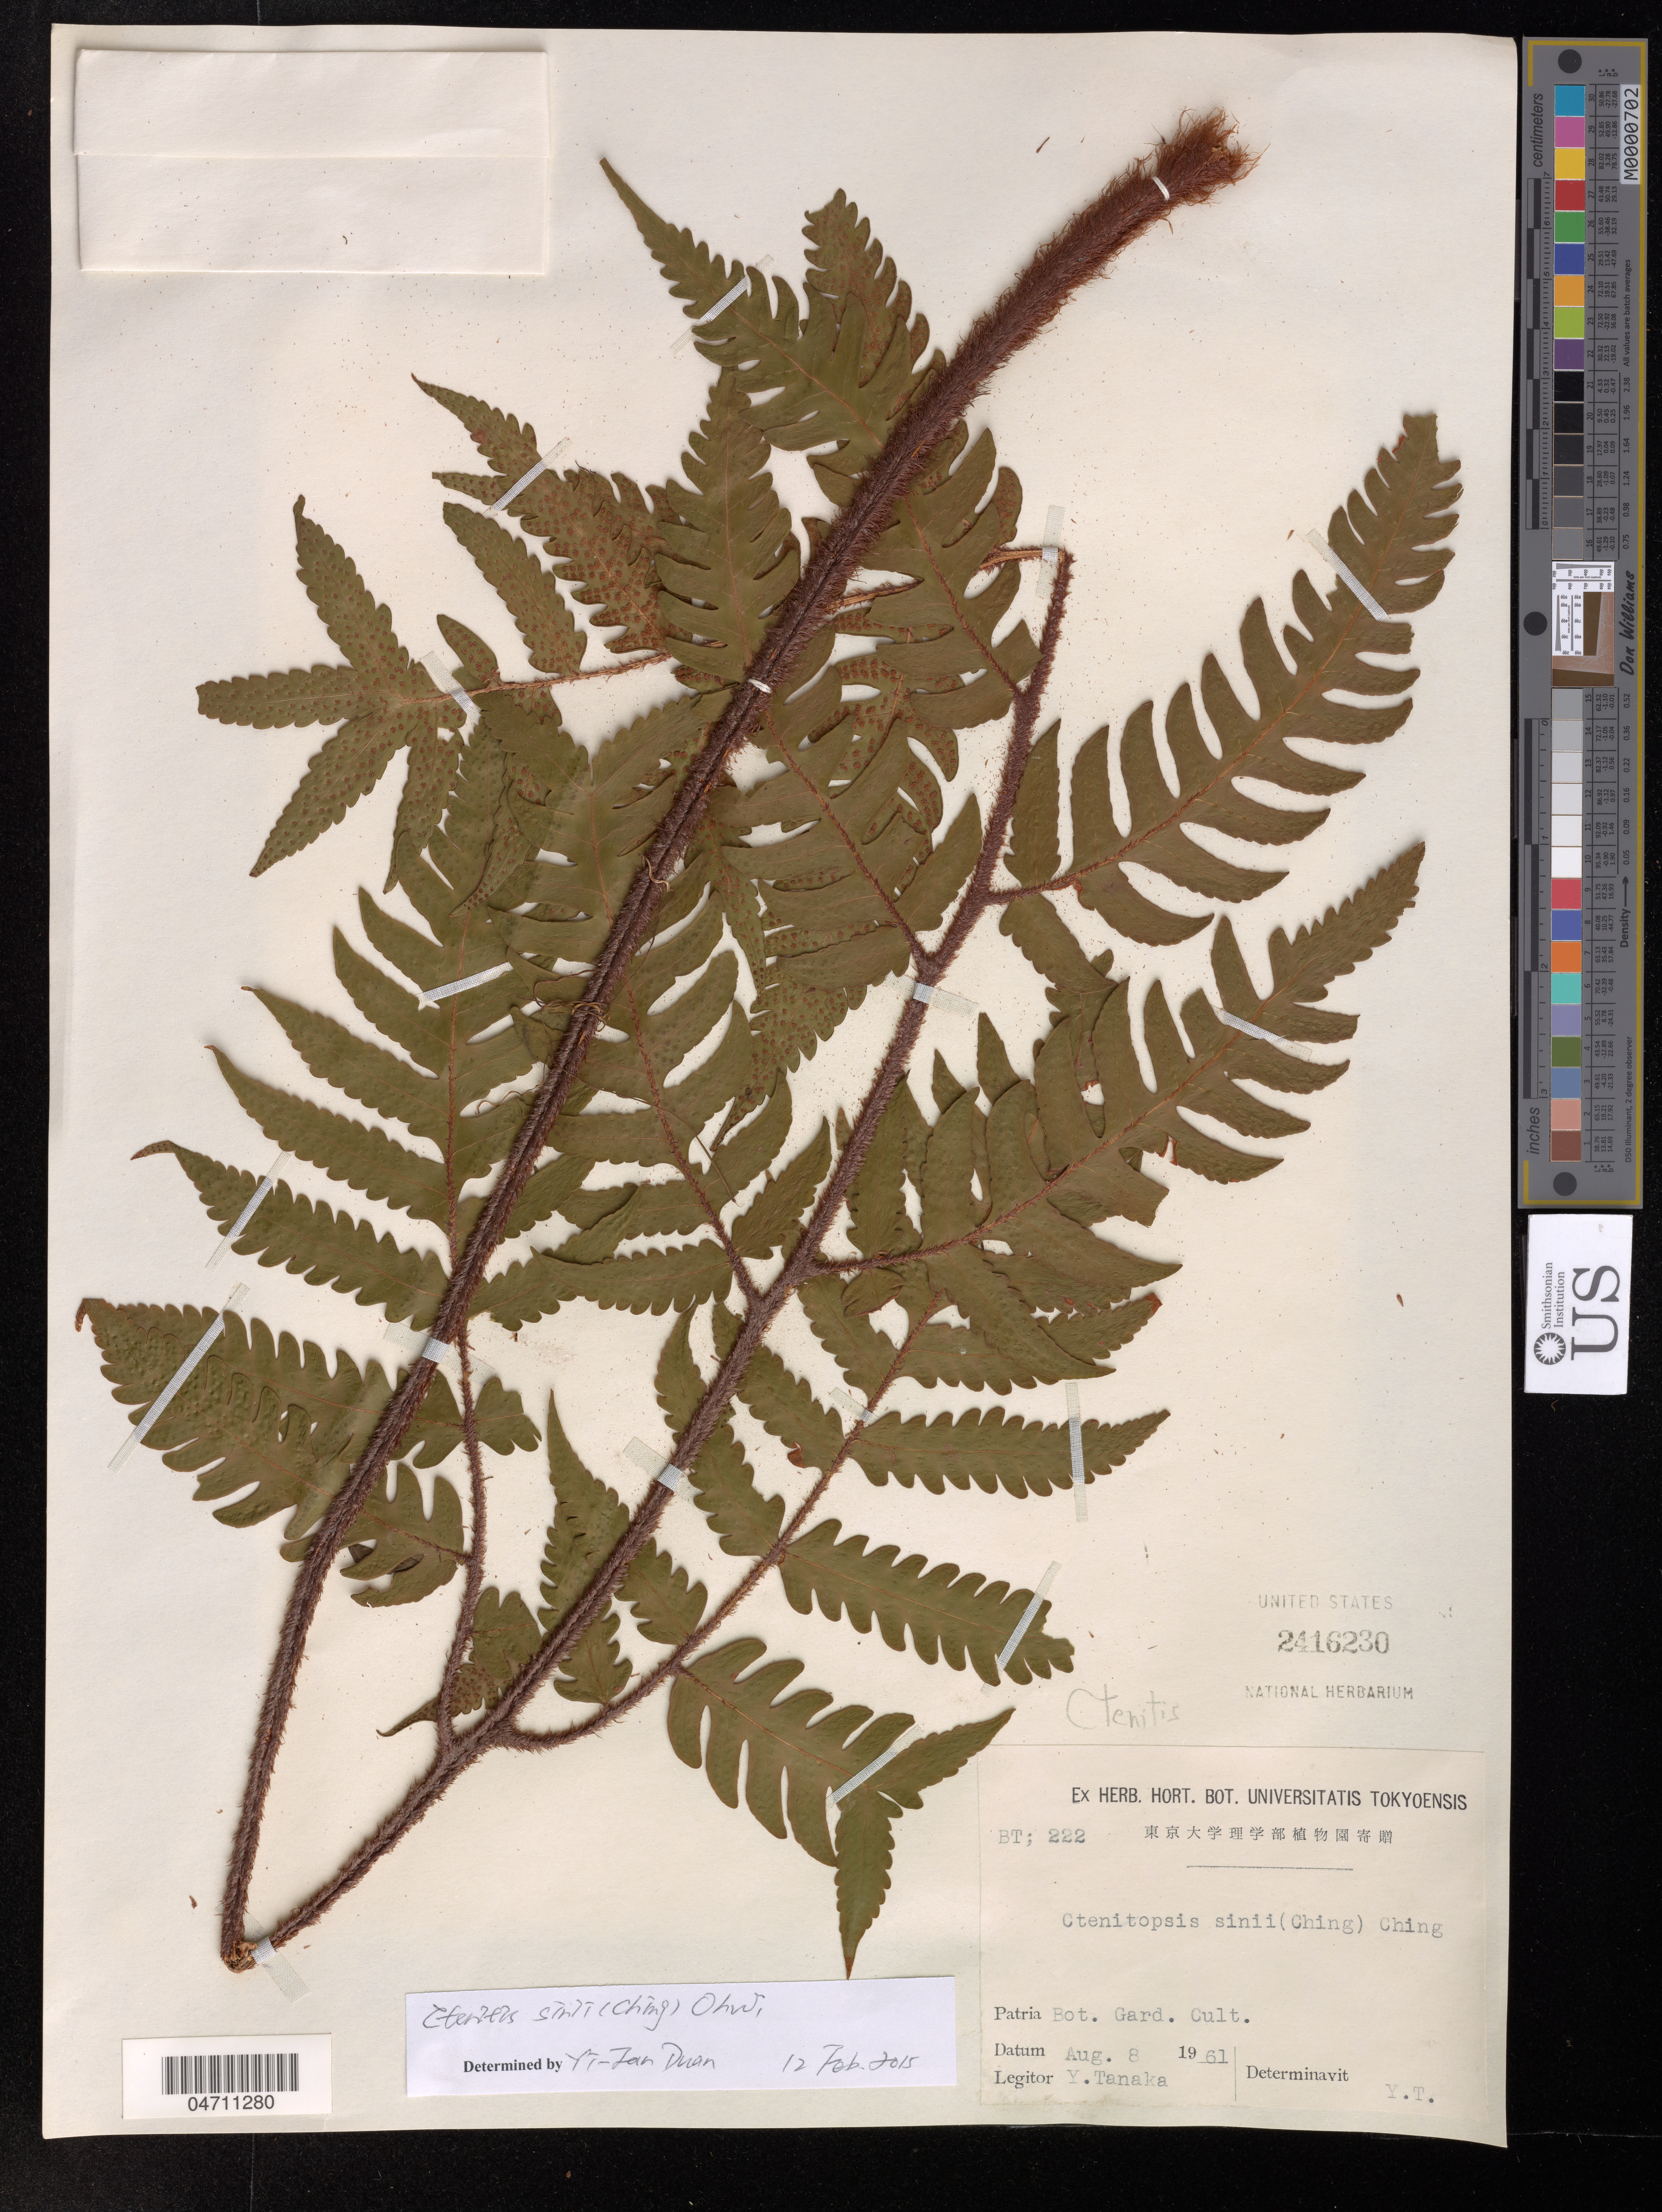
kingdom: Plantae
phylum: Tracheophyta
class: Polypodiopsida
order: Polypodiales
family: Dryopteridaceae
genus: Ctenitis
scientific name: Ctenitis sinii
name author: (Ching) Ohwi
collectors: Y. Tanaka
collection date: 1961-08-08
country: Japan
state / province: Tokyo, Federal City of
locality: Patria Bot. Gard. Cult.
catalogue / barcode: US 2416230